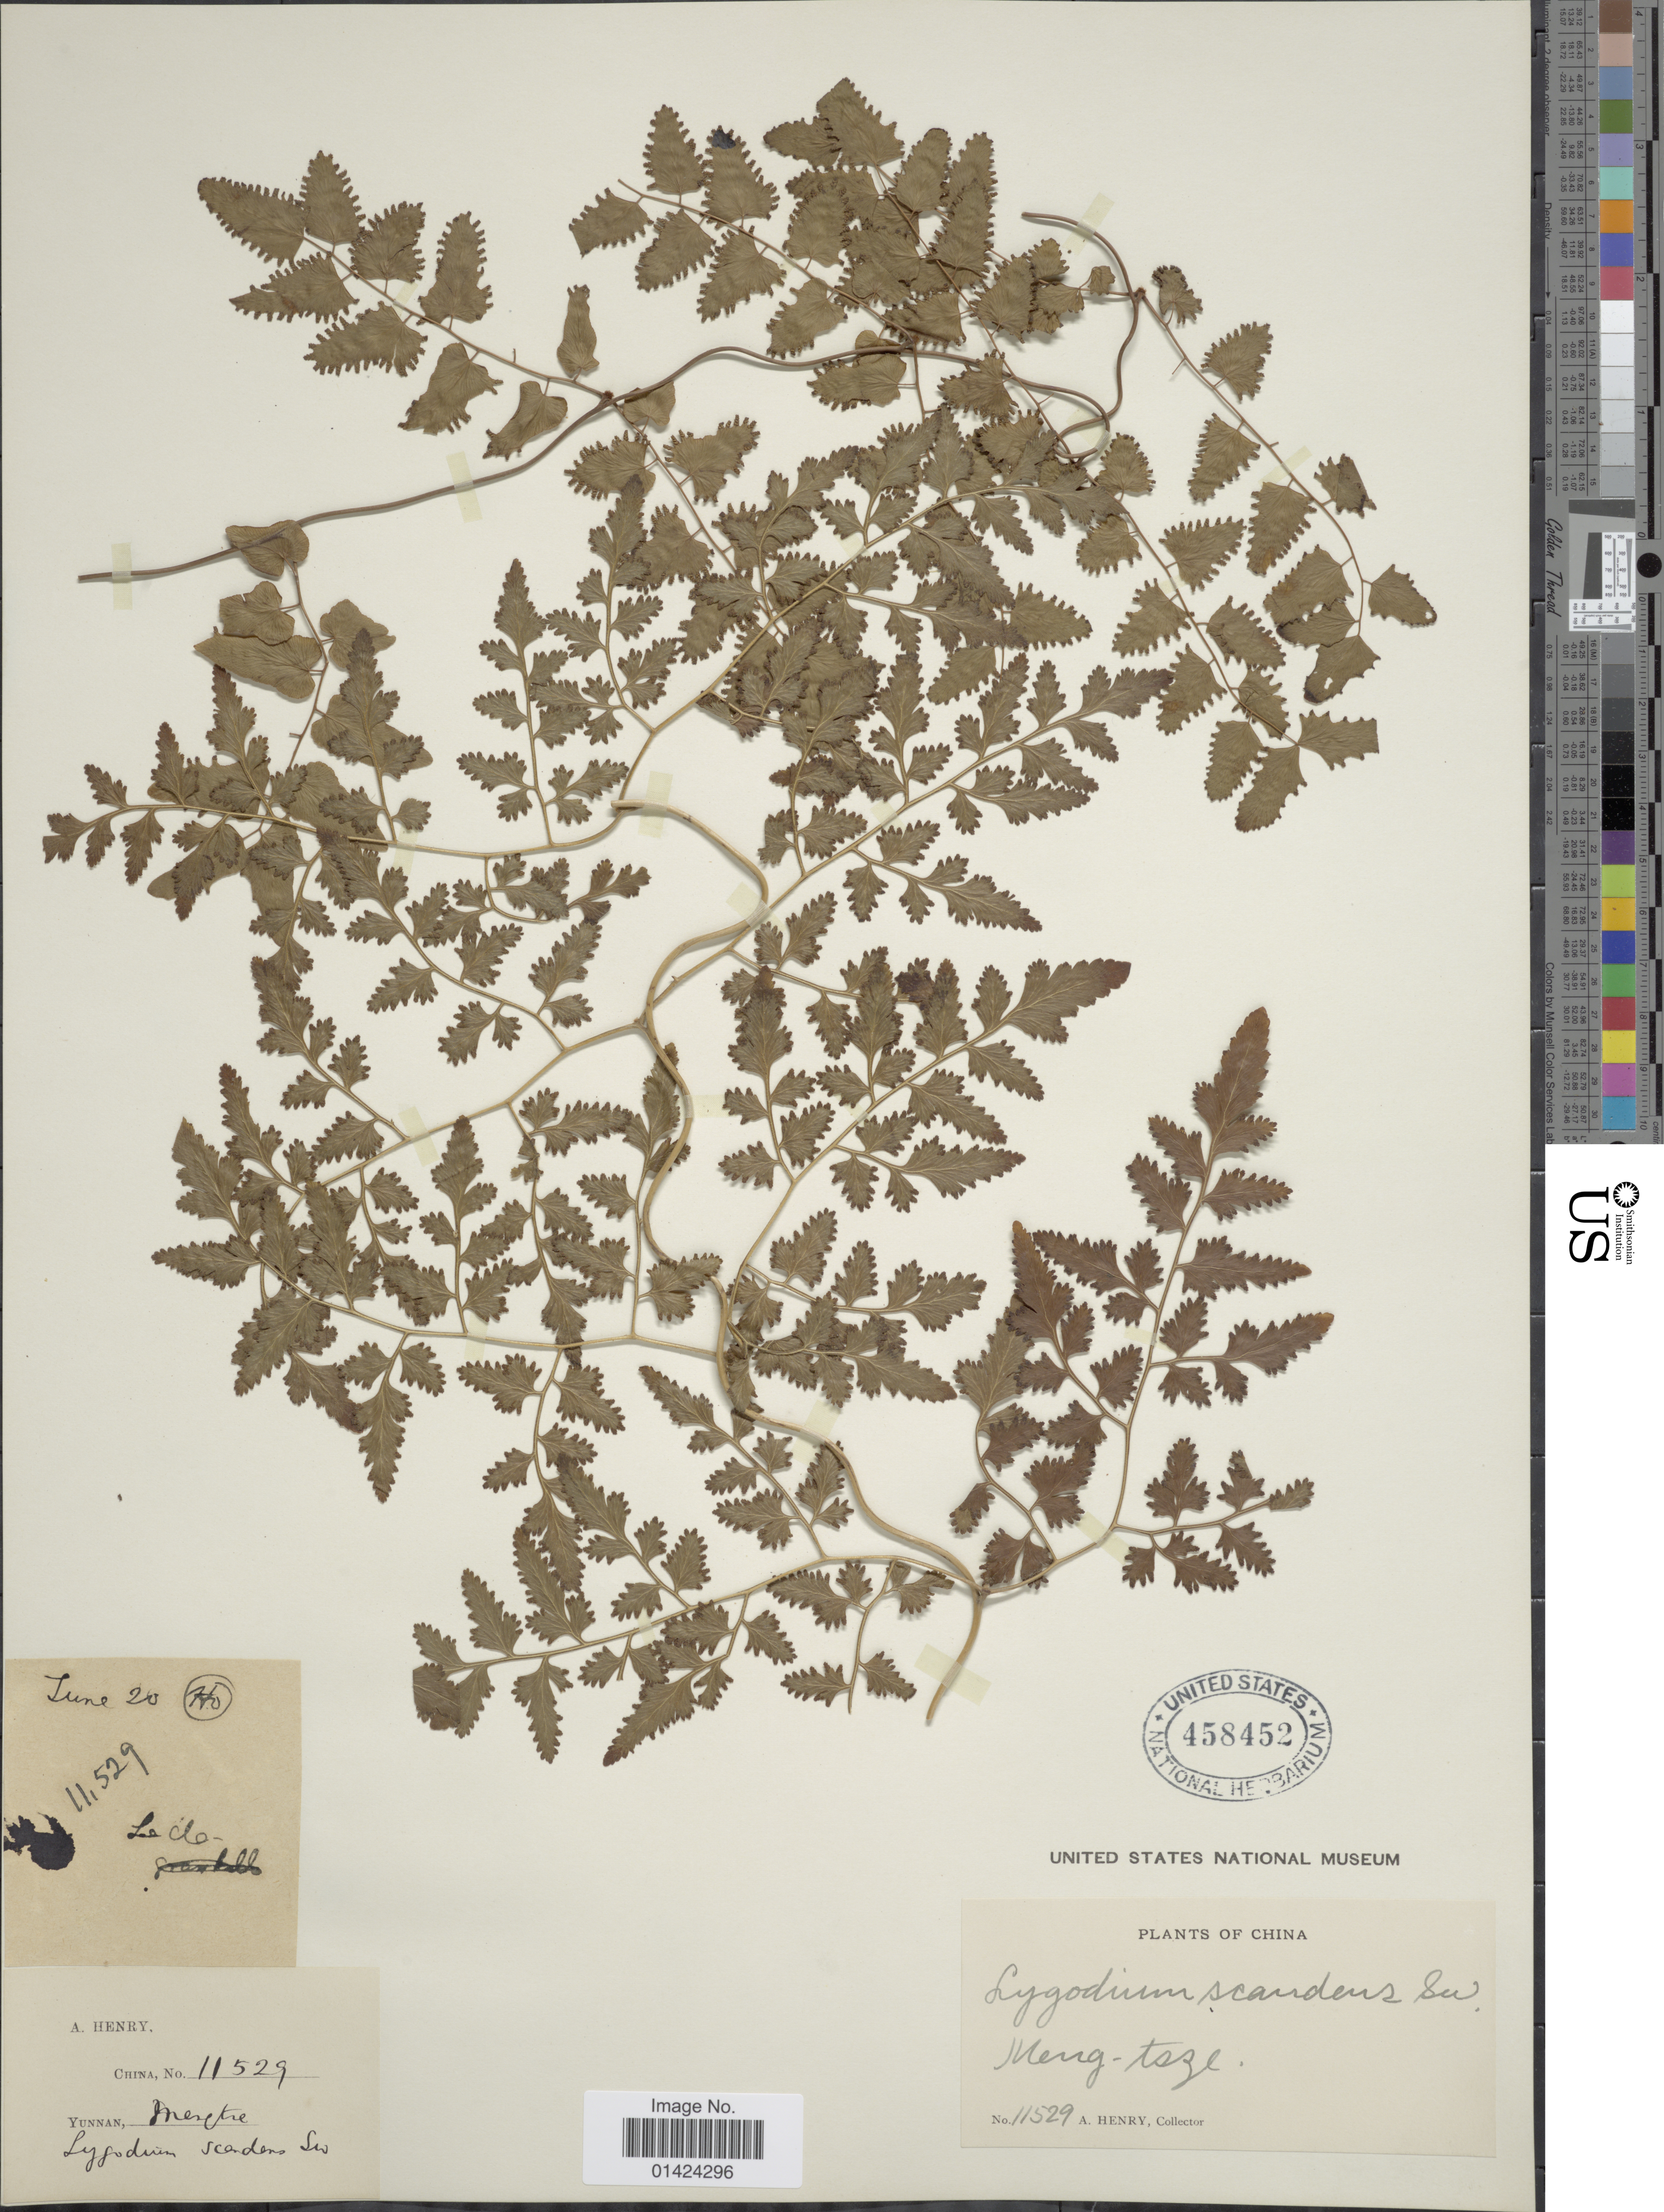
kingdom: Plantae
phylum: Tracheophyta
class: Polypodiopsida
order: Schizaeales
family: Lygodiaceae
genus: Lygodium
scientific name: Lygodium japonicum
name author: (Thunb.) Sw.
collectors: A. Henry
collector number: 11529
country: China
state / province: Yunnan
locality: Meng-tsze. Le Clo. Ho.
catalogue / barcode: US 458452